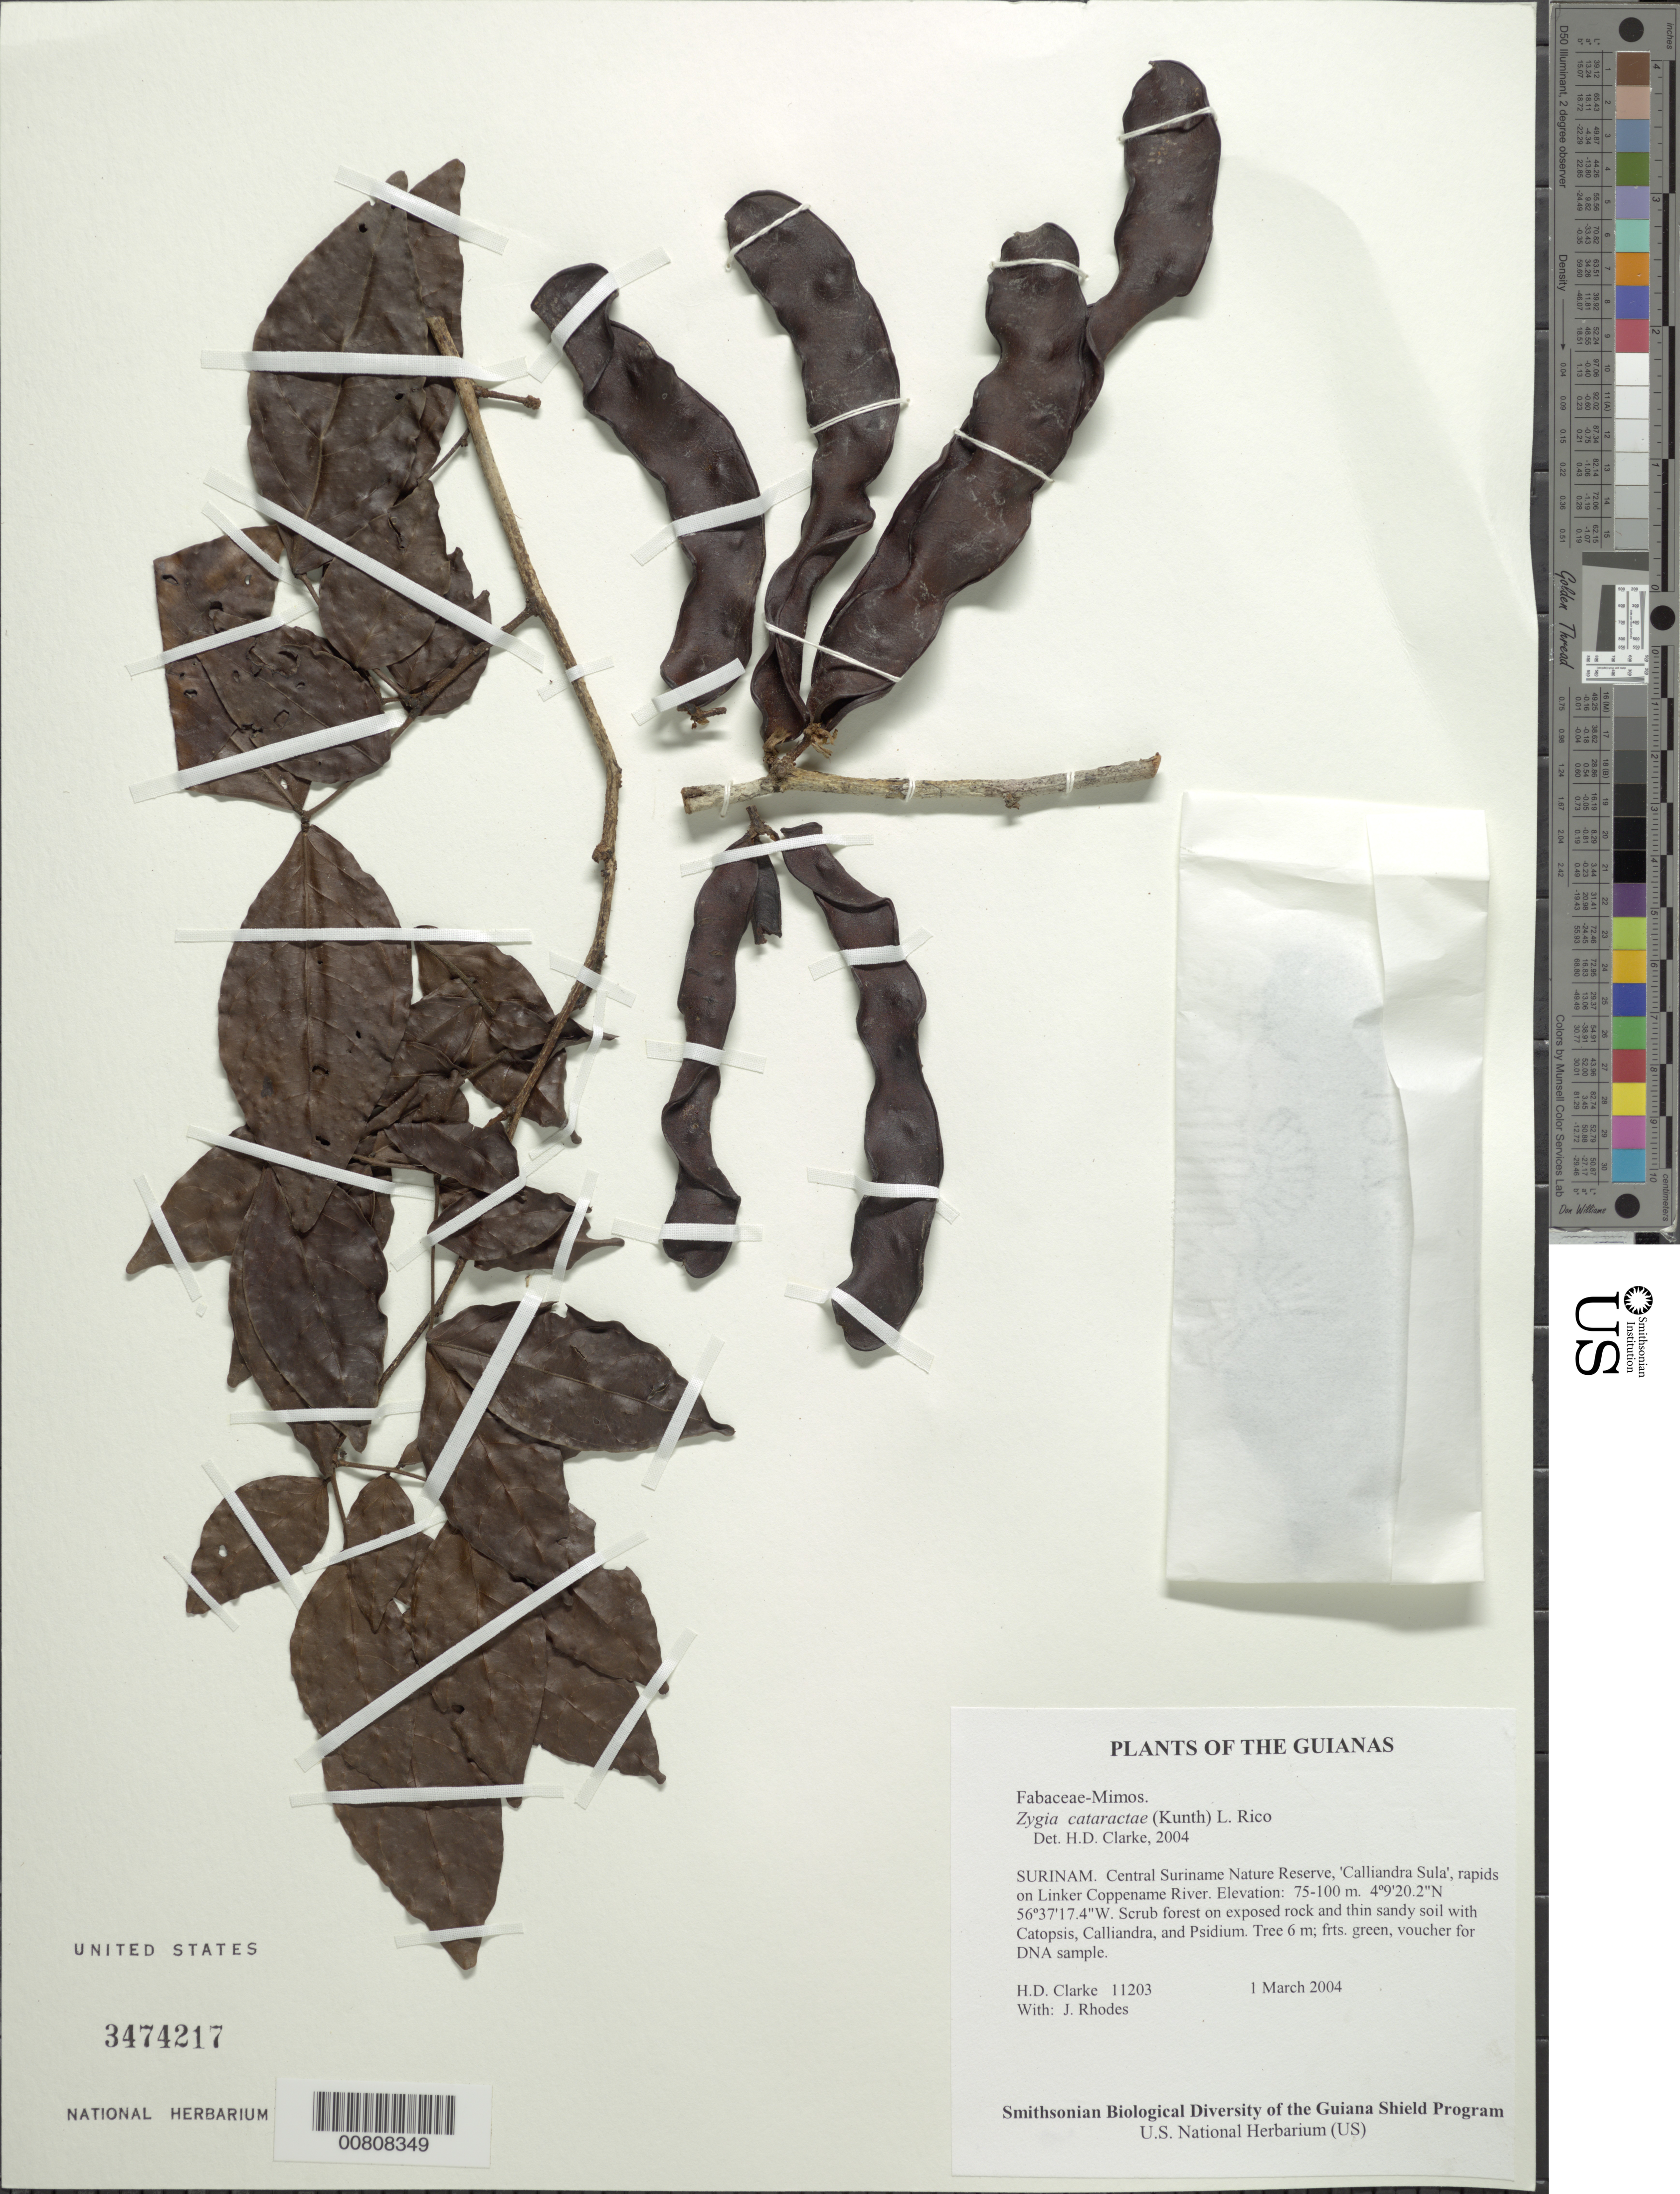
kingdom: Plantae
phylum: Tracheophyta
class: Magnoliopsida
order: Fabales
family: Fabaceae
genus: Zygia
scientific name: Zygia cataractae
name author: (Kunth) L. Rico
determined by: Clarke, H. D., University of North Carolina (Asheville)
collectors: H. D. Clarke & J. Rhodes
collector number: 11203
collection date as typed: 1 March 2004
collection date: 2004-03-01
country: Suriname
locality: Central Suriname Nature Reserve, 'Calliandra Sula', rapids on Linker Coppename River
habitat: Scrub forest on exposed rock and thin sandy soil with Catopsis, Calliandra, and Psidium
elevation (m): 75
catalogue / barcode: US 3474217